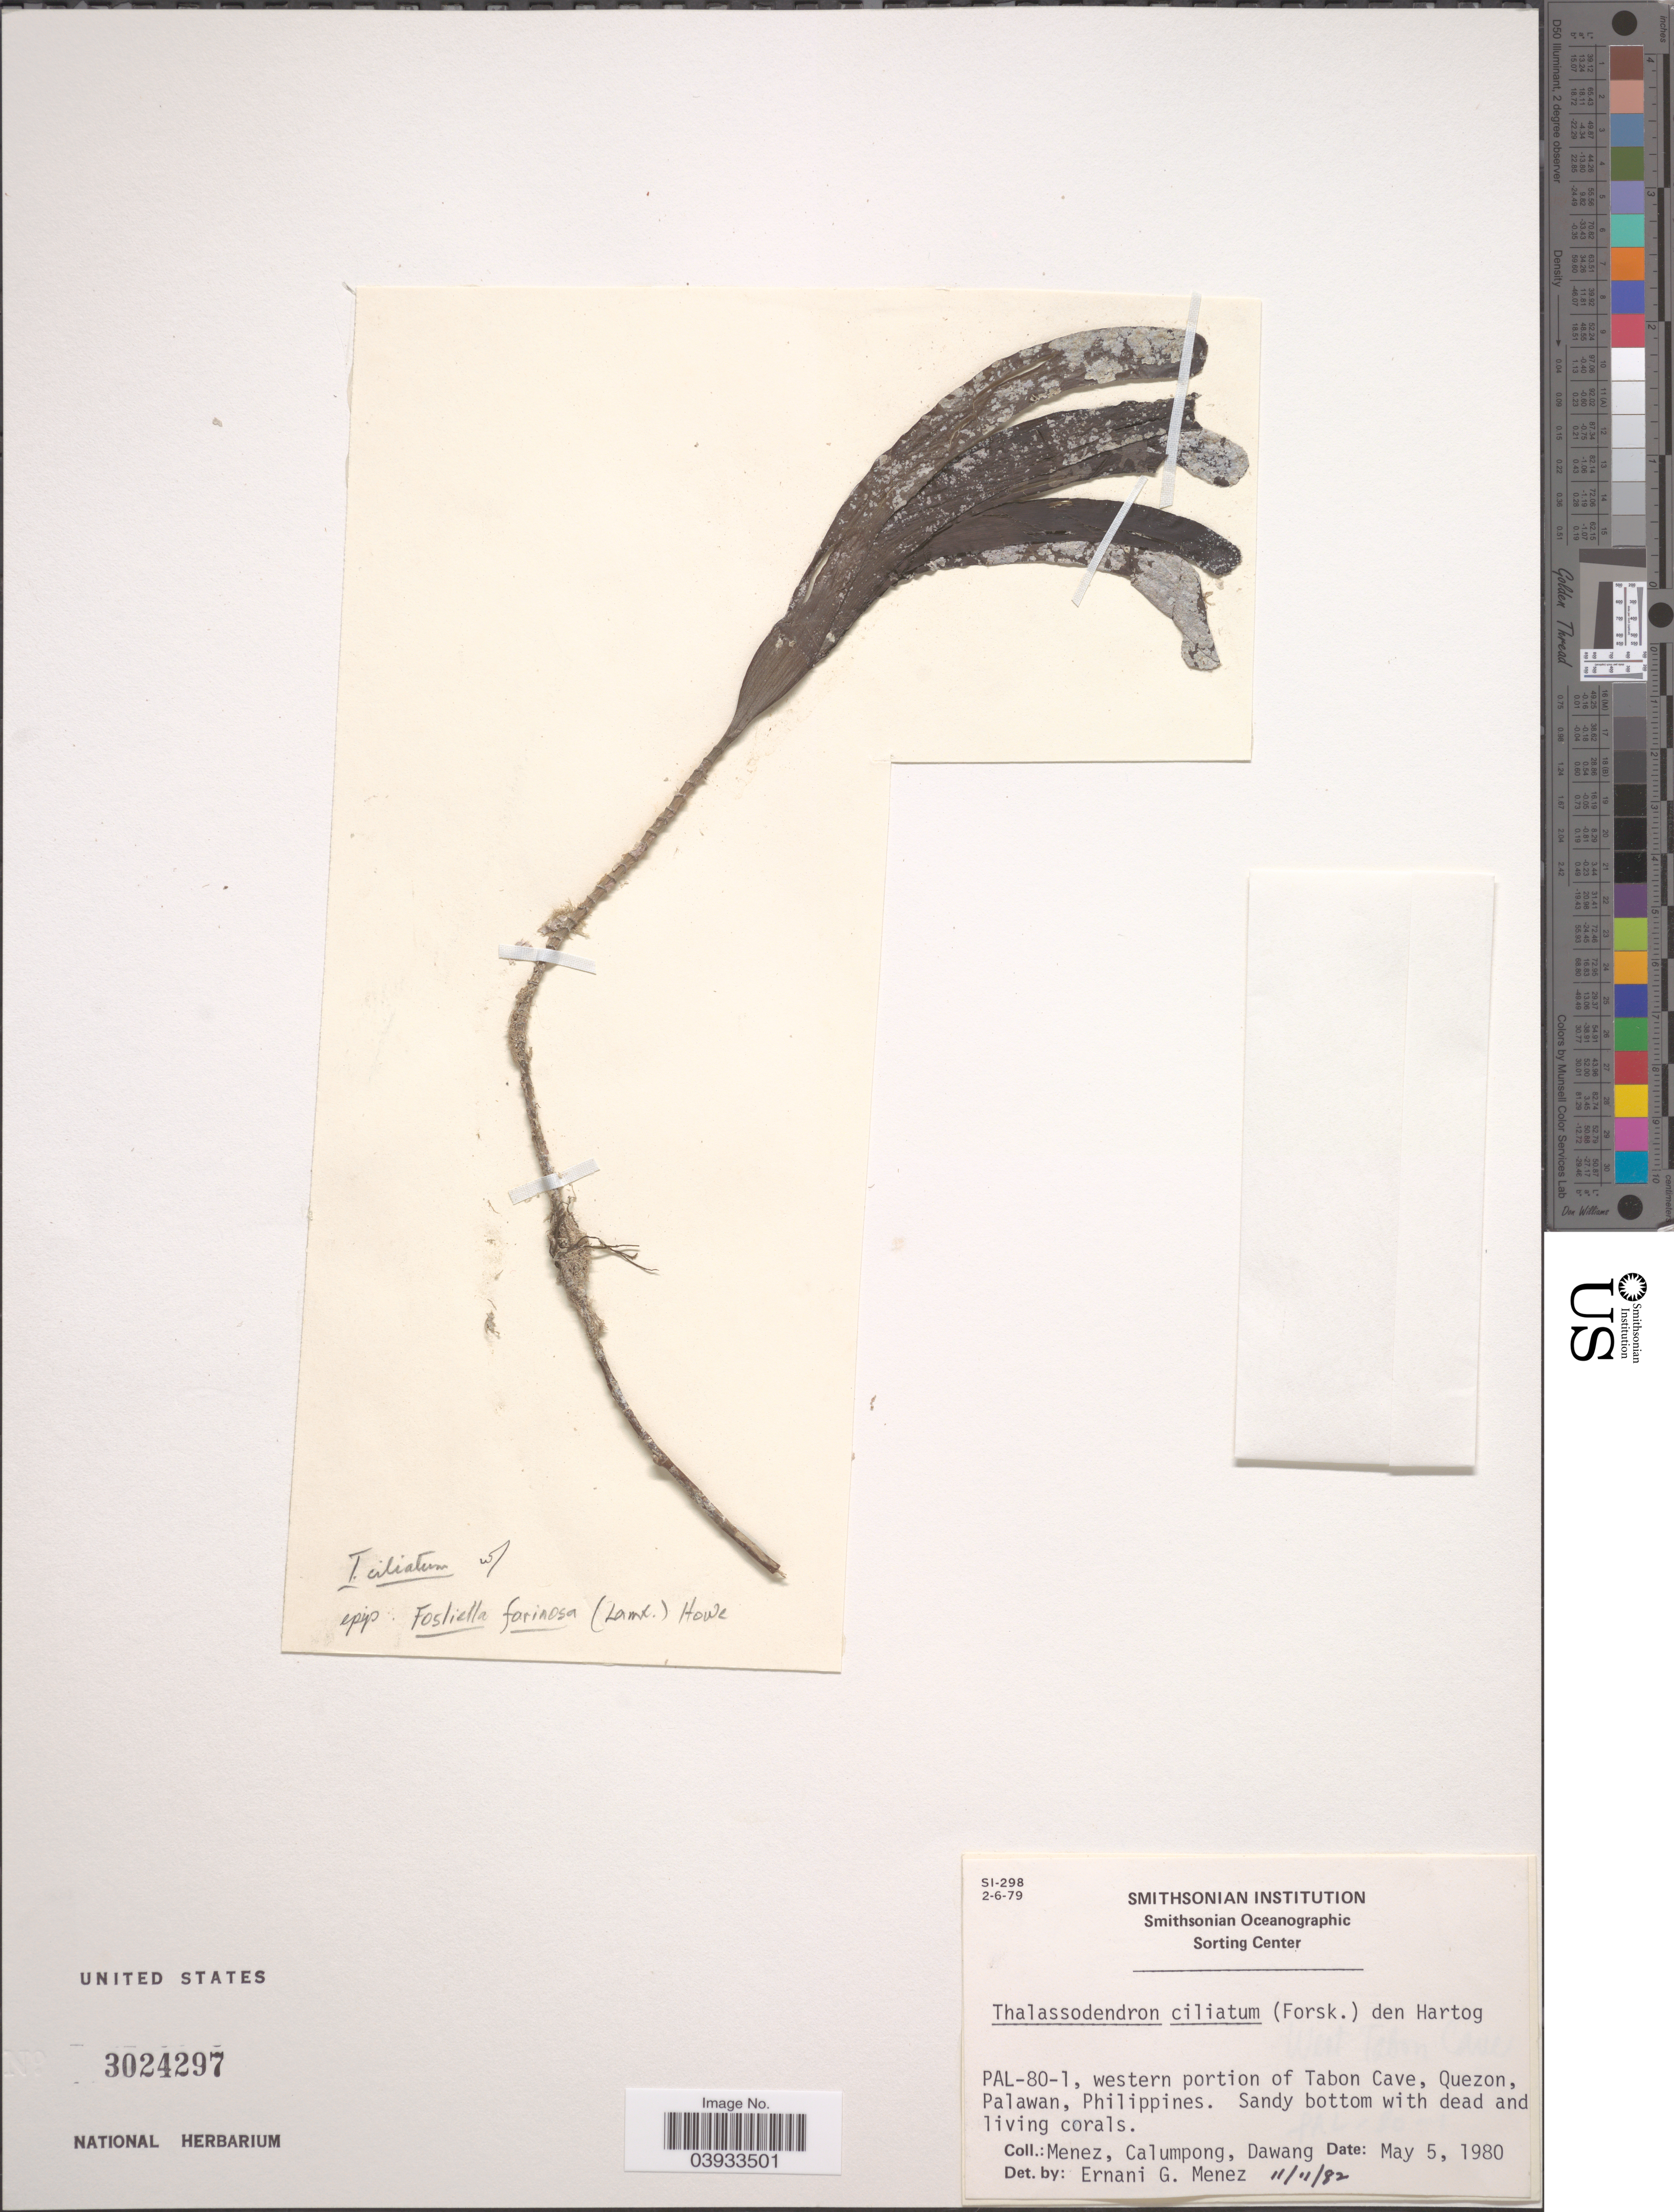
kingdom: Plantae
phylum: Tracheophyta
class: Liliopsida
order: Alismatales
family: Cymodoceaceae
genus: Thalassodendron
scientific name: Thalassodendron ciliatum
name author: (Forssk.) Hartog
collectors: Menez, Calumpong & Dawang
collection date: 1980-05-05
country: Philippines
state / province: Mimaropa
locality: PAL-80-1, western portion of Tabon Cave, Quezon, Palawan.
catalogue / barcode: US 3024297